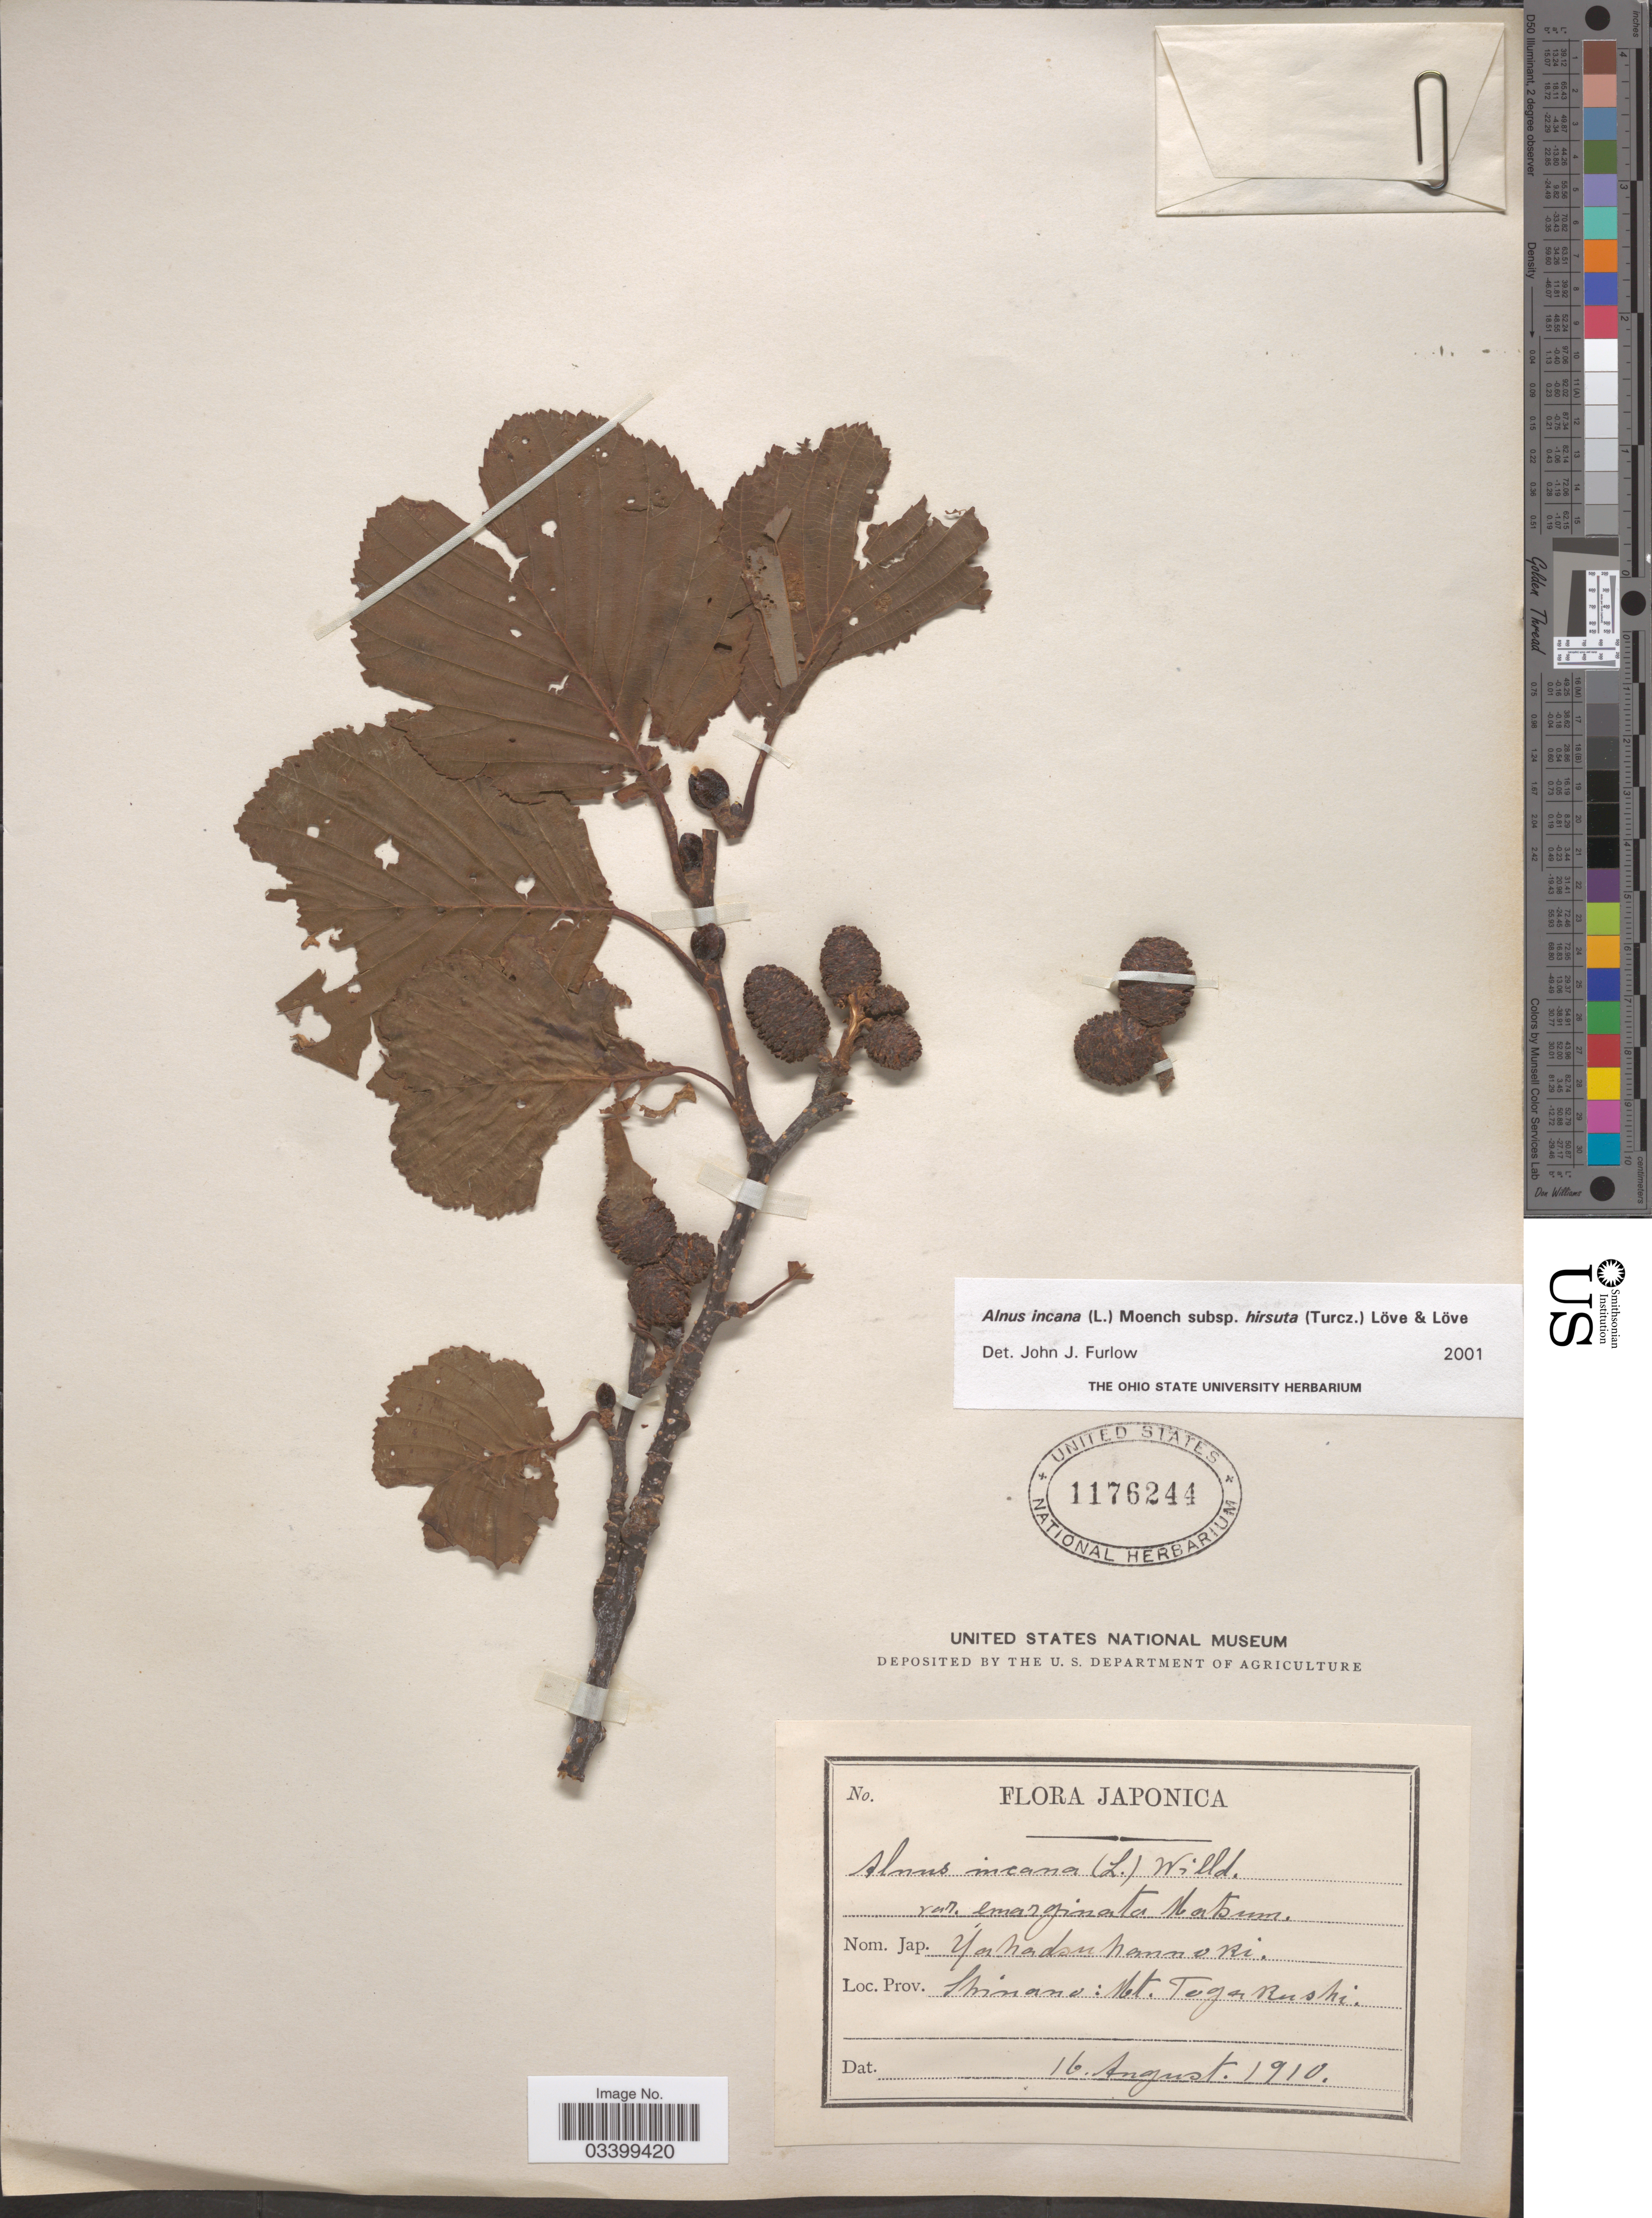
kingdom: Plantae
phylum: Tracheophyta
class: Magnoliopsida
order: Fagales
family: Betulaceae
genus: Alnus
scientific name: Alnus incana subsp. hirsuta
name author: (Spach) Á. Löve & D. Löve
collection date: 1910-08-16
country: Japan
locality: Prov. Shinano: Mt. Togakushi.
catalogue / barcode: US 1176244